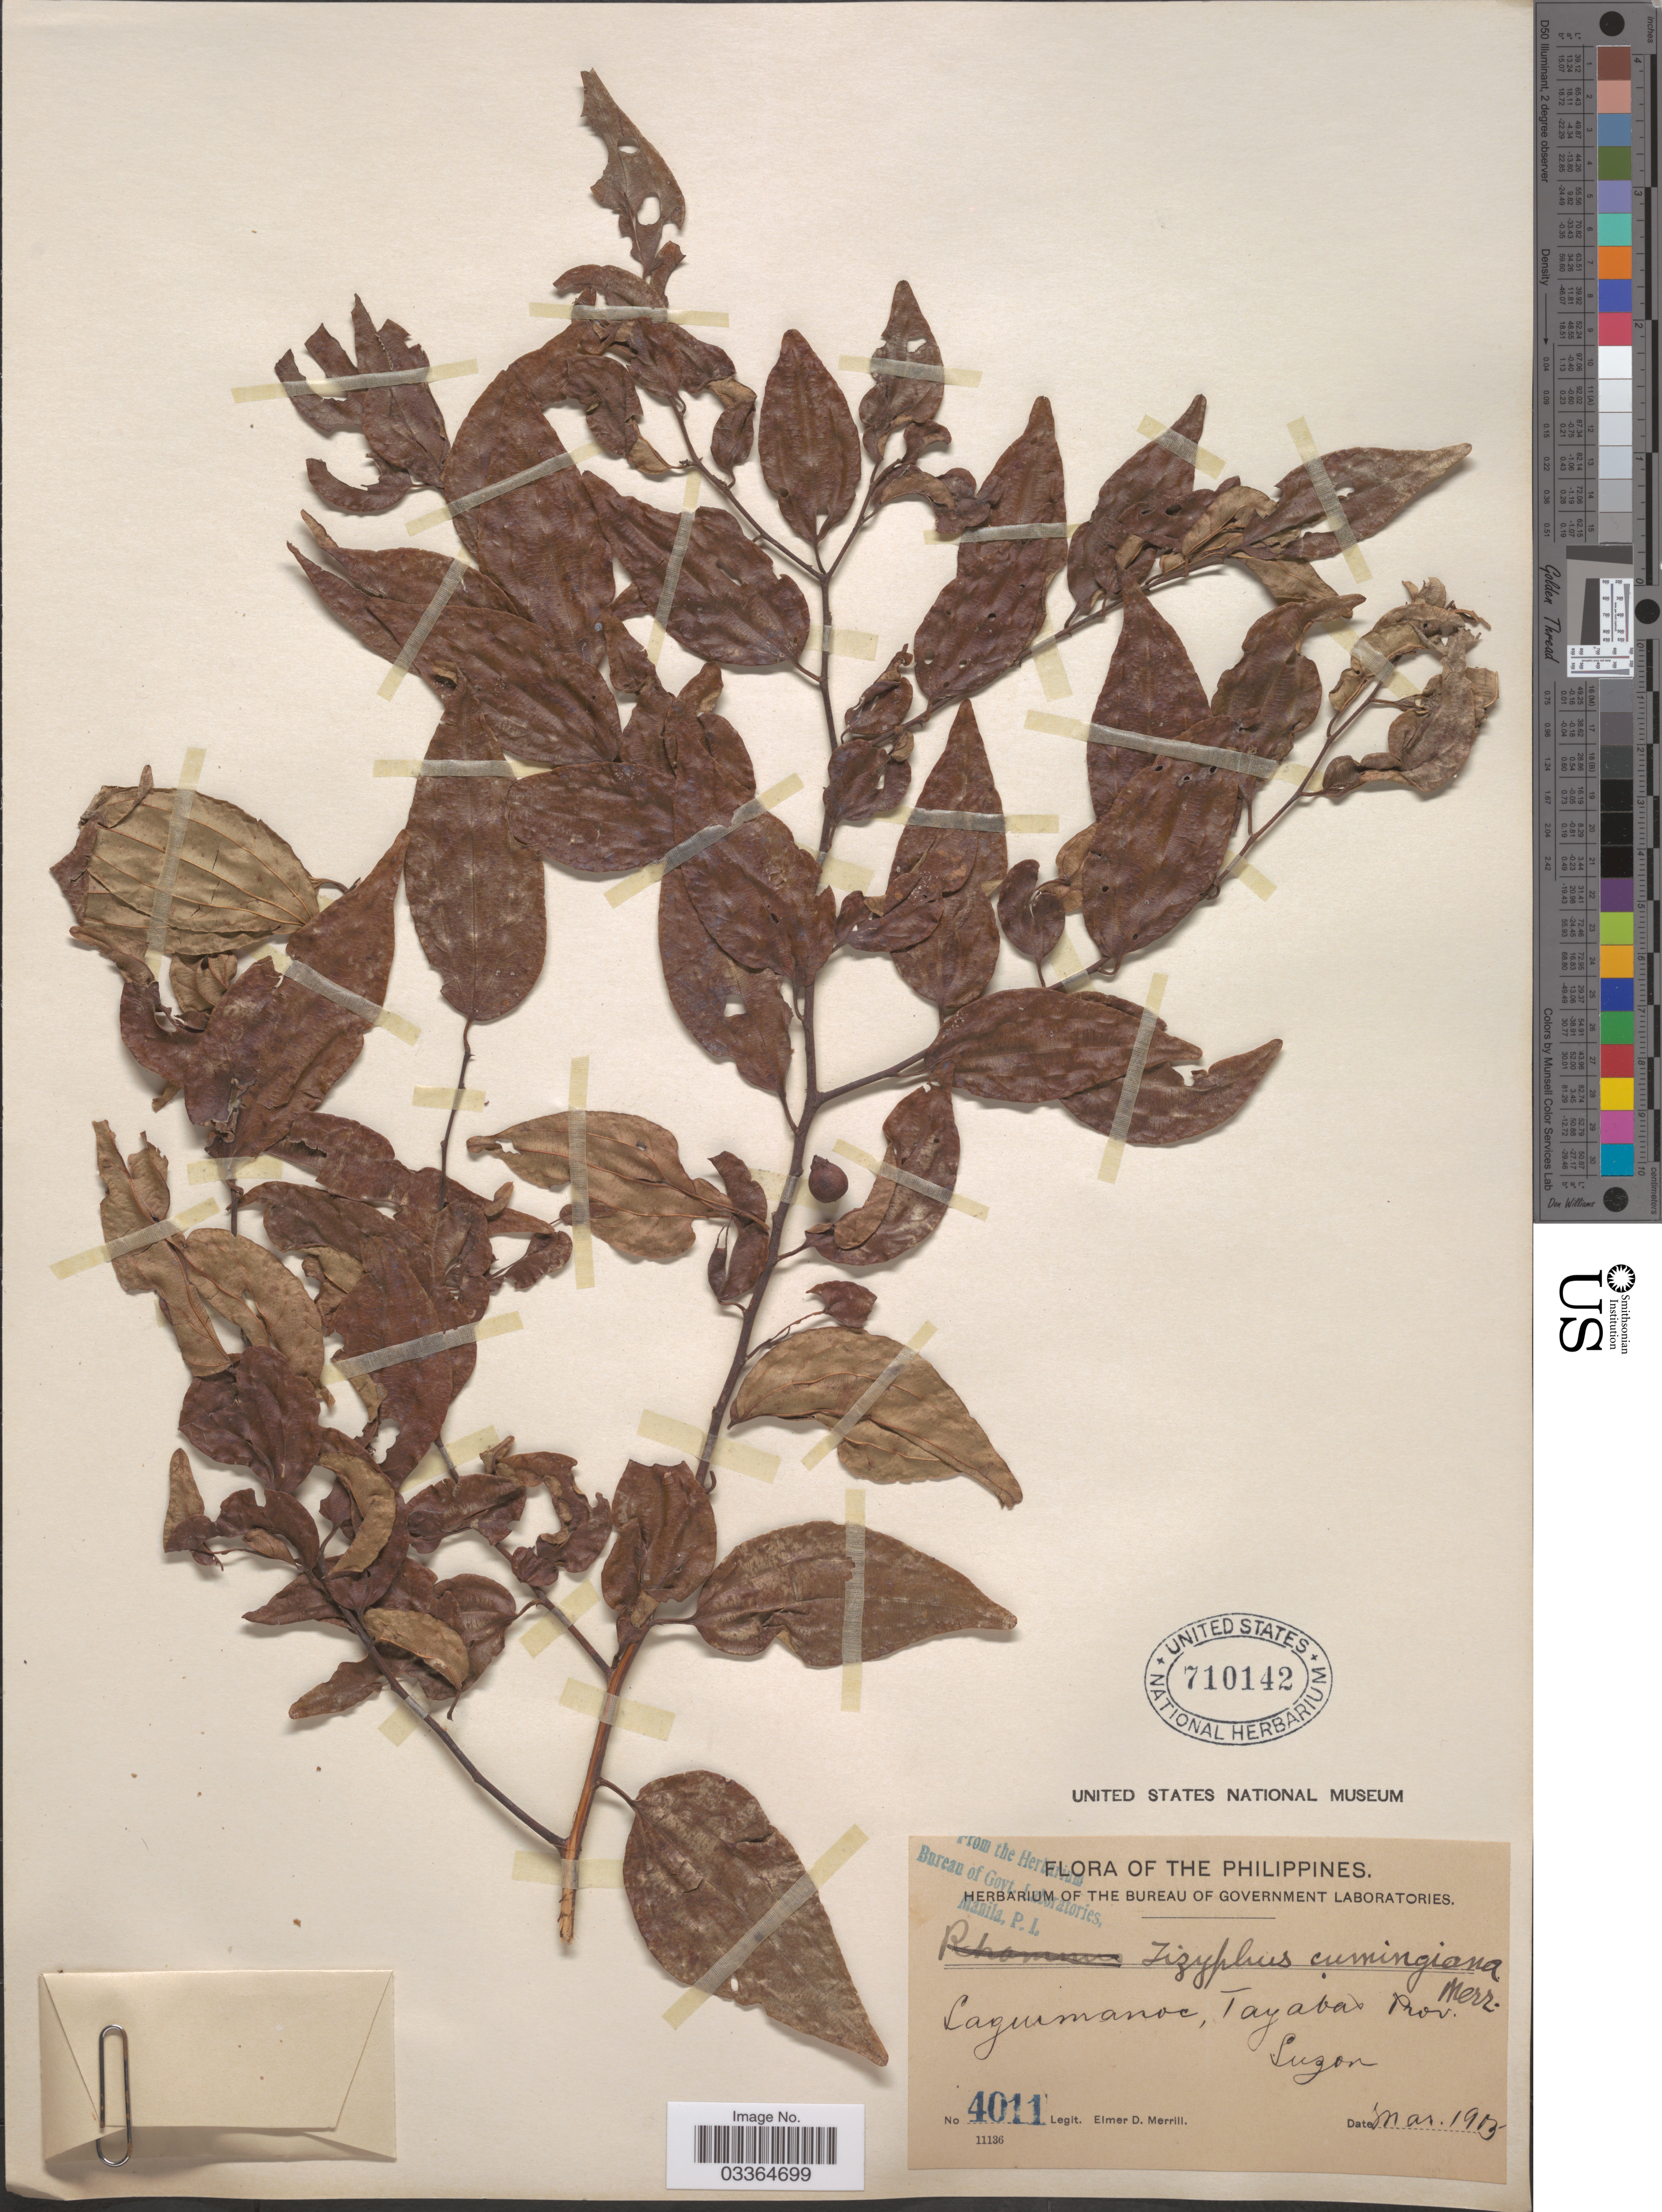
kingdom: Plantae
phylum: Tracheophyta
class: Magnoliopsida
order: Rosales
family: Rhamnaceae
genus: Ziziphus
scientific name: Ziziphus cumingiana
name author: Merr.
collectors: E. D. Merrill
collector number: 4011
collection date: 1903-03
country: Philippines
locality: Laguimanoc, Tayabas Prov., Luzon.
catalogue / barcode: US 710142